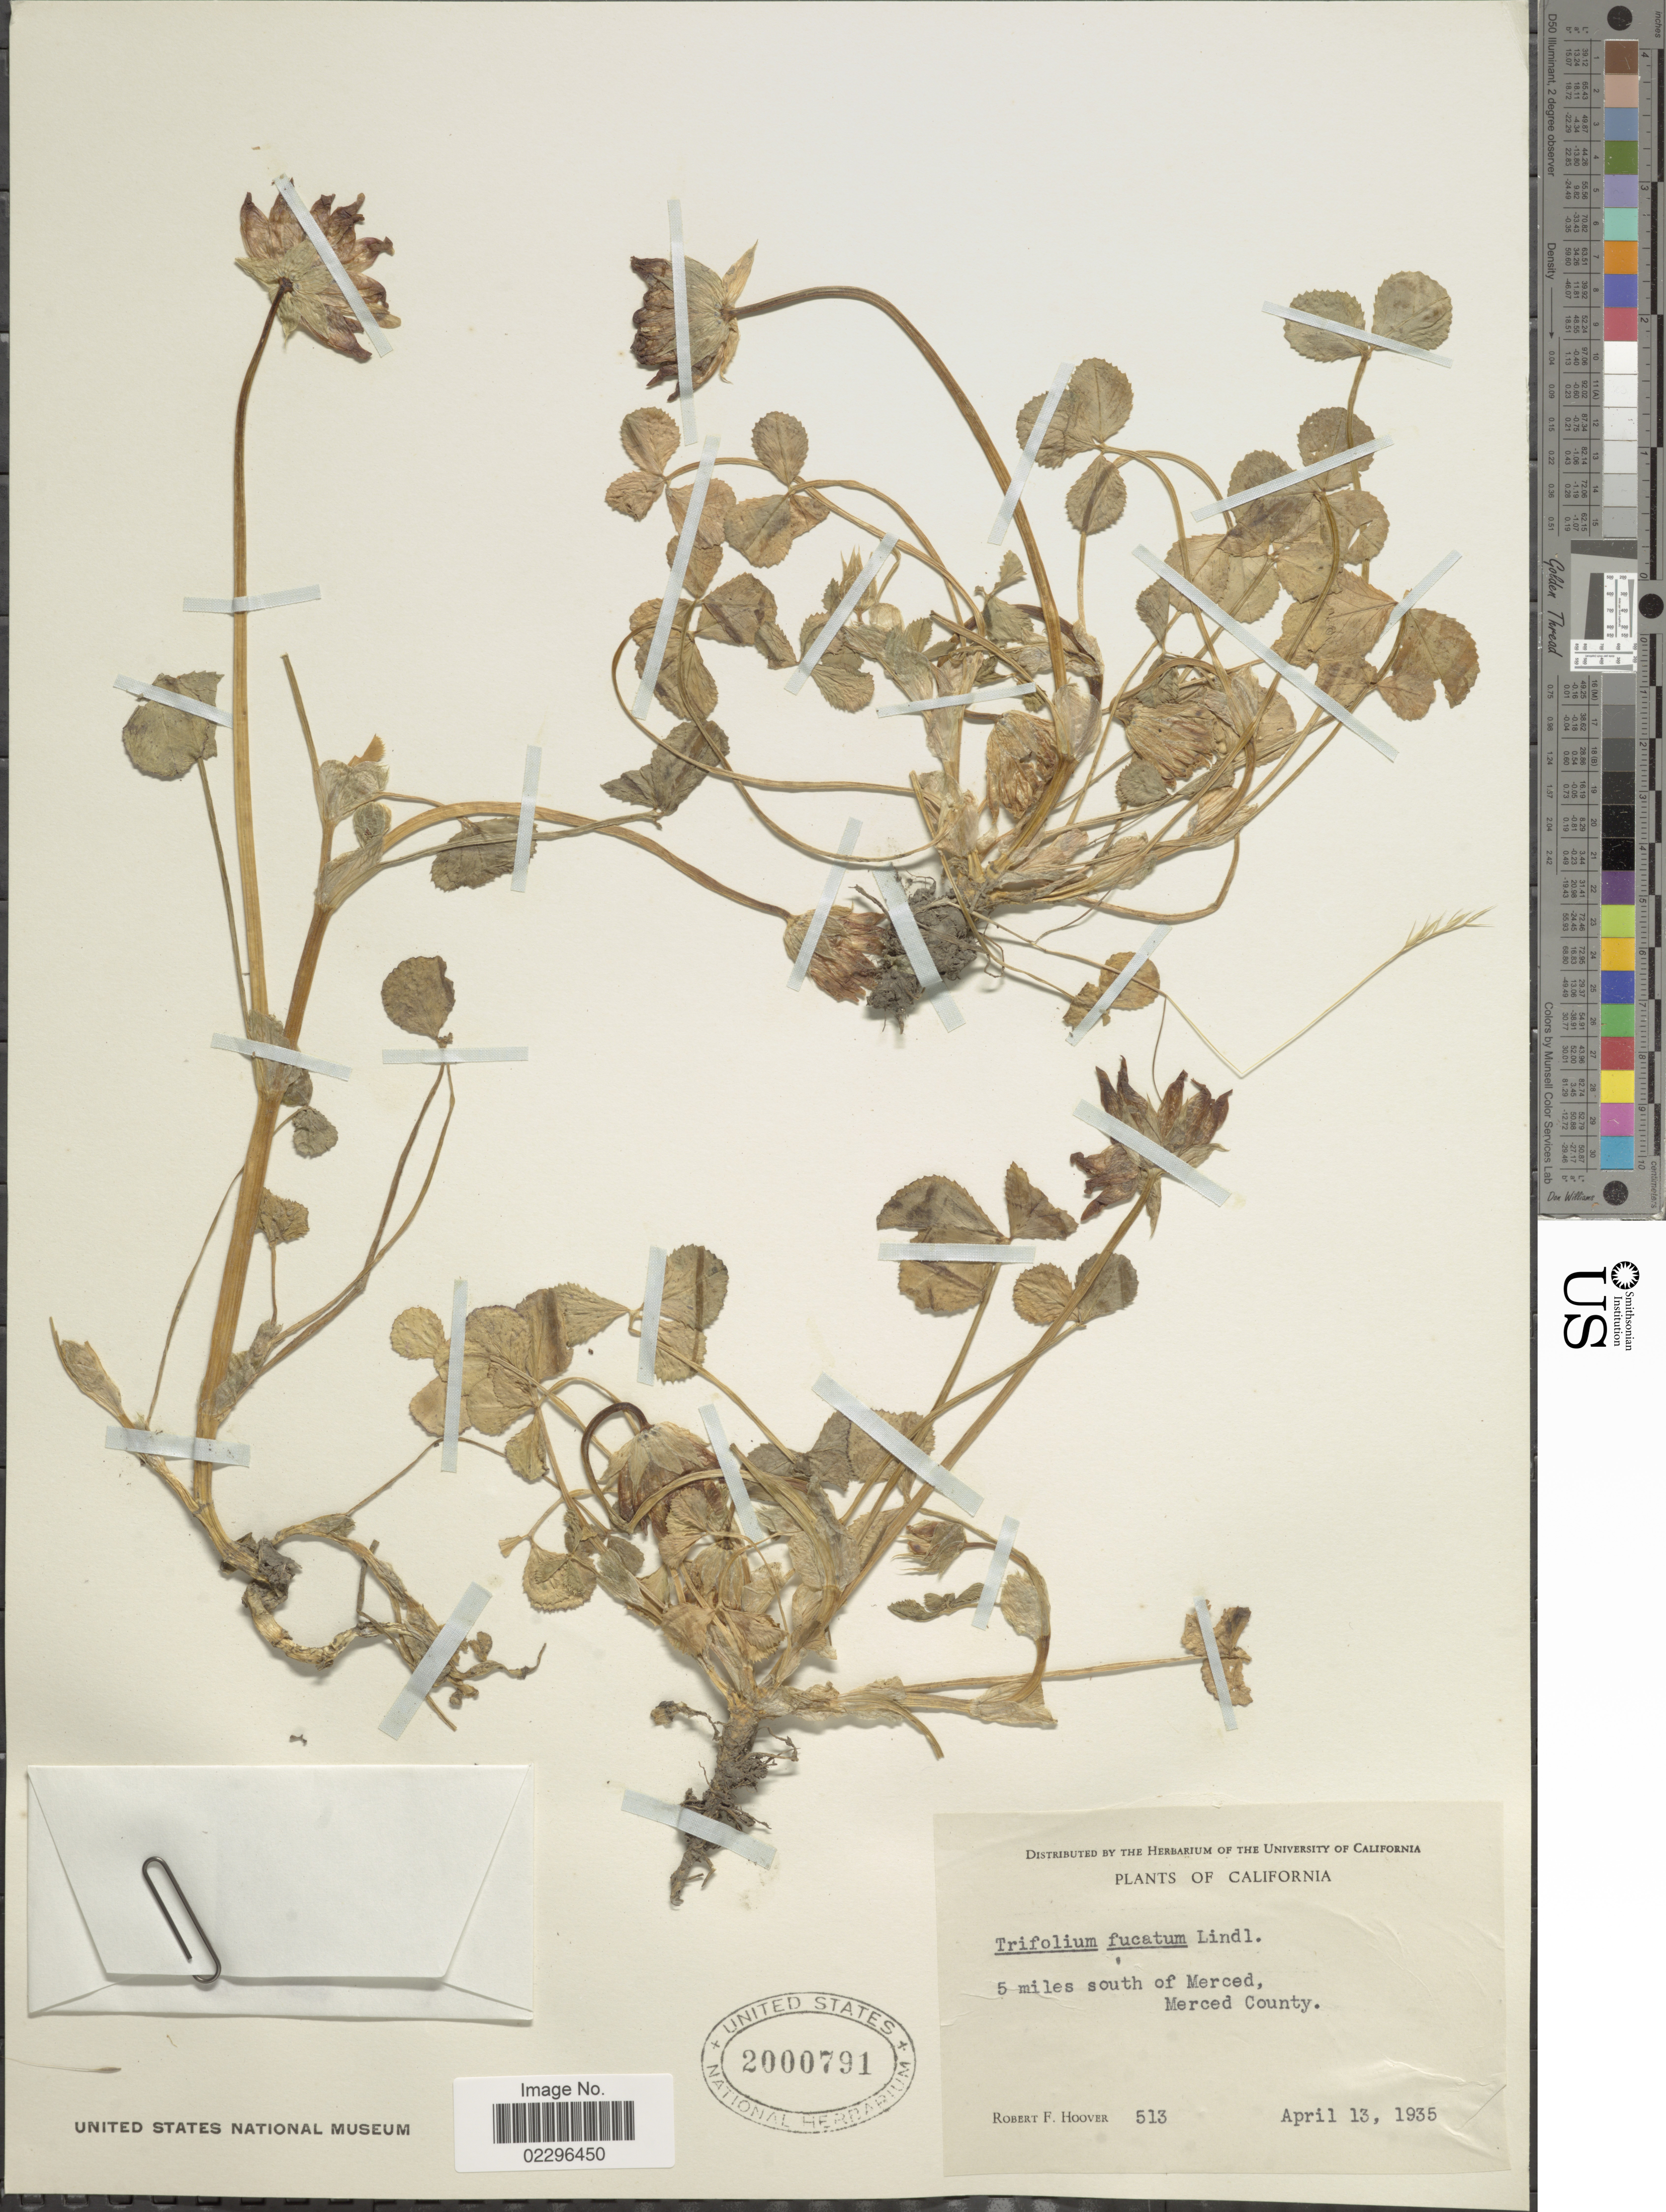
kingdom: Plantae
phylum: Tracheophyta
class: Magnoliopsida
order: Fabales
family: Fabaceae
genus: Trifolium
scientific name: Trifolium fucatum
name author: Lindl.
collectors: R. F. Hoover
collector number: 513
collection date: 1935-04-13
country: United States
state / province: California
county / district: Merced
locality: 5 miles south of Merced, Merced County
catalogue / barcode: US 2000791